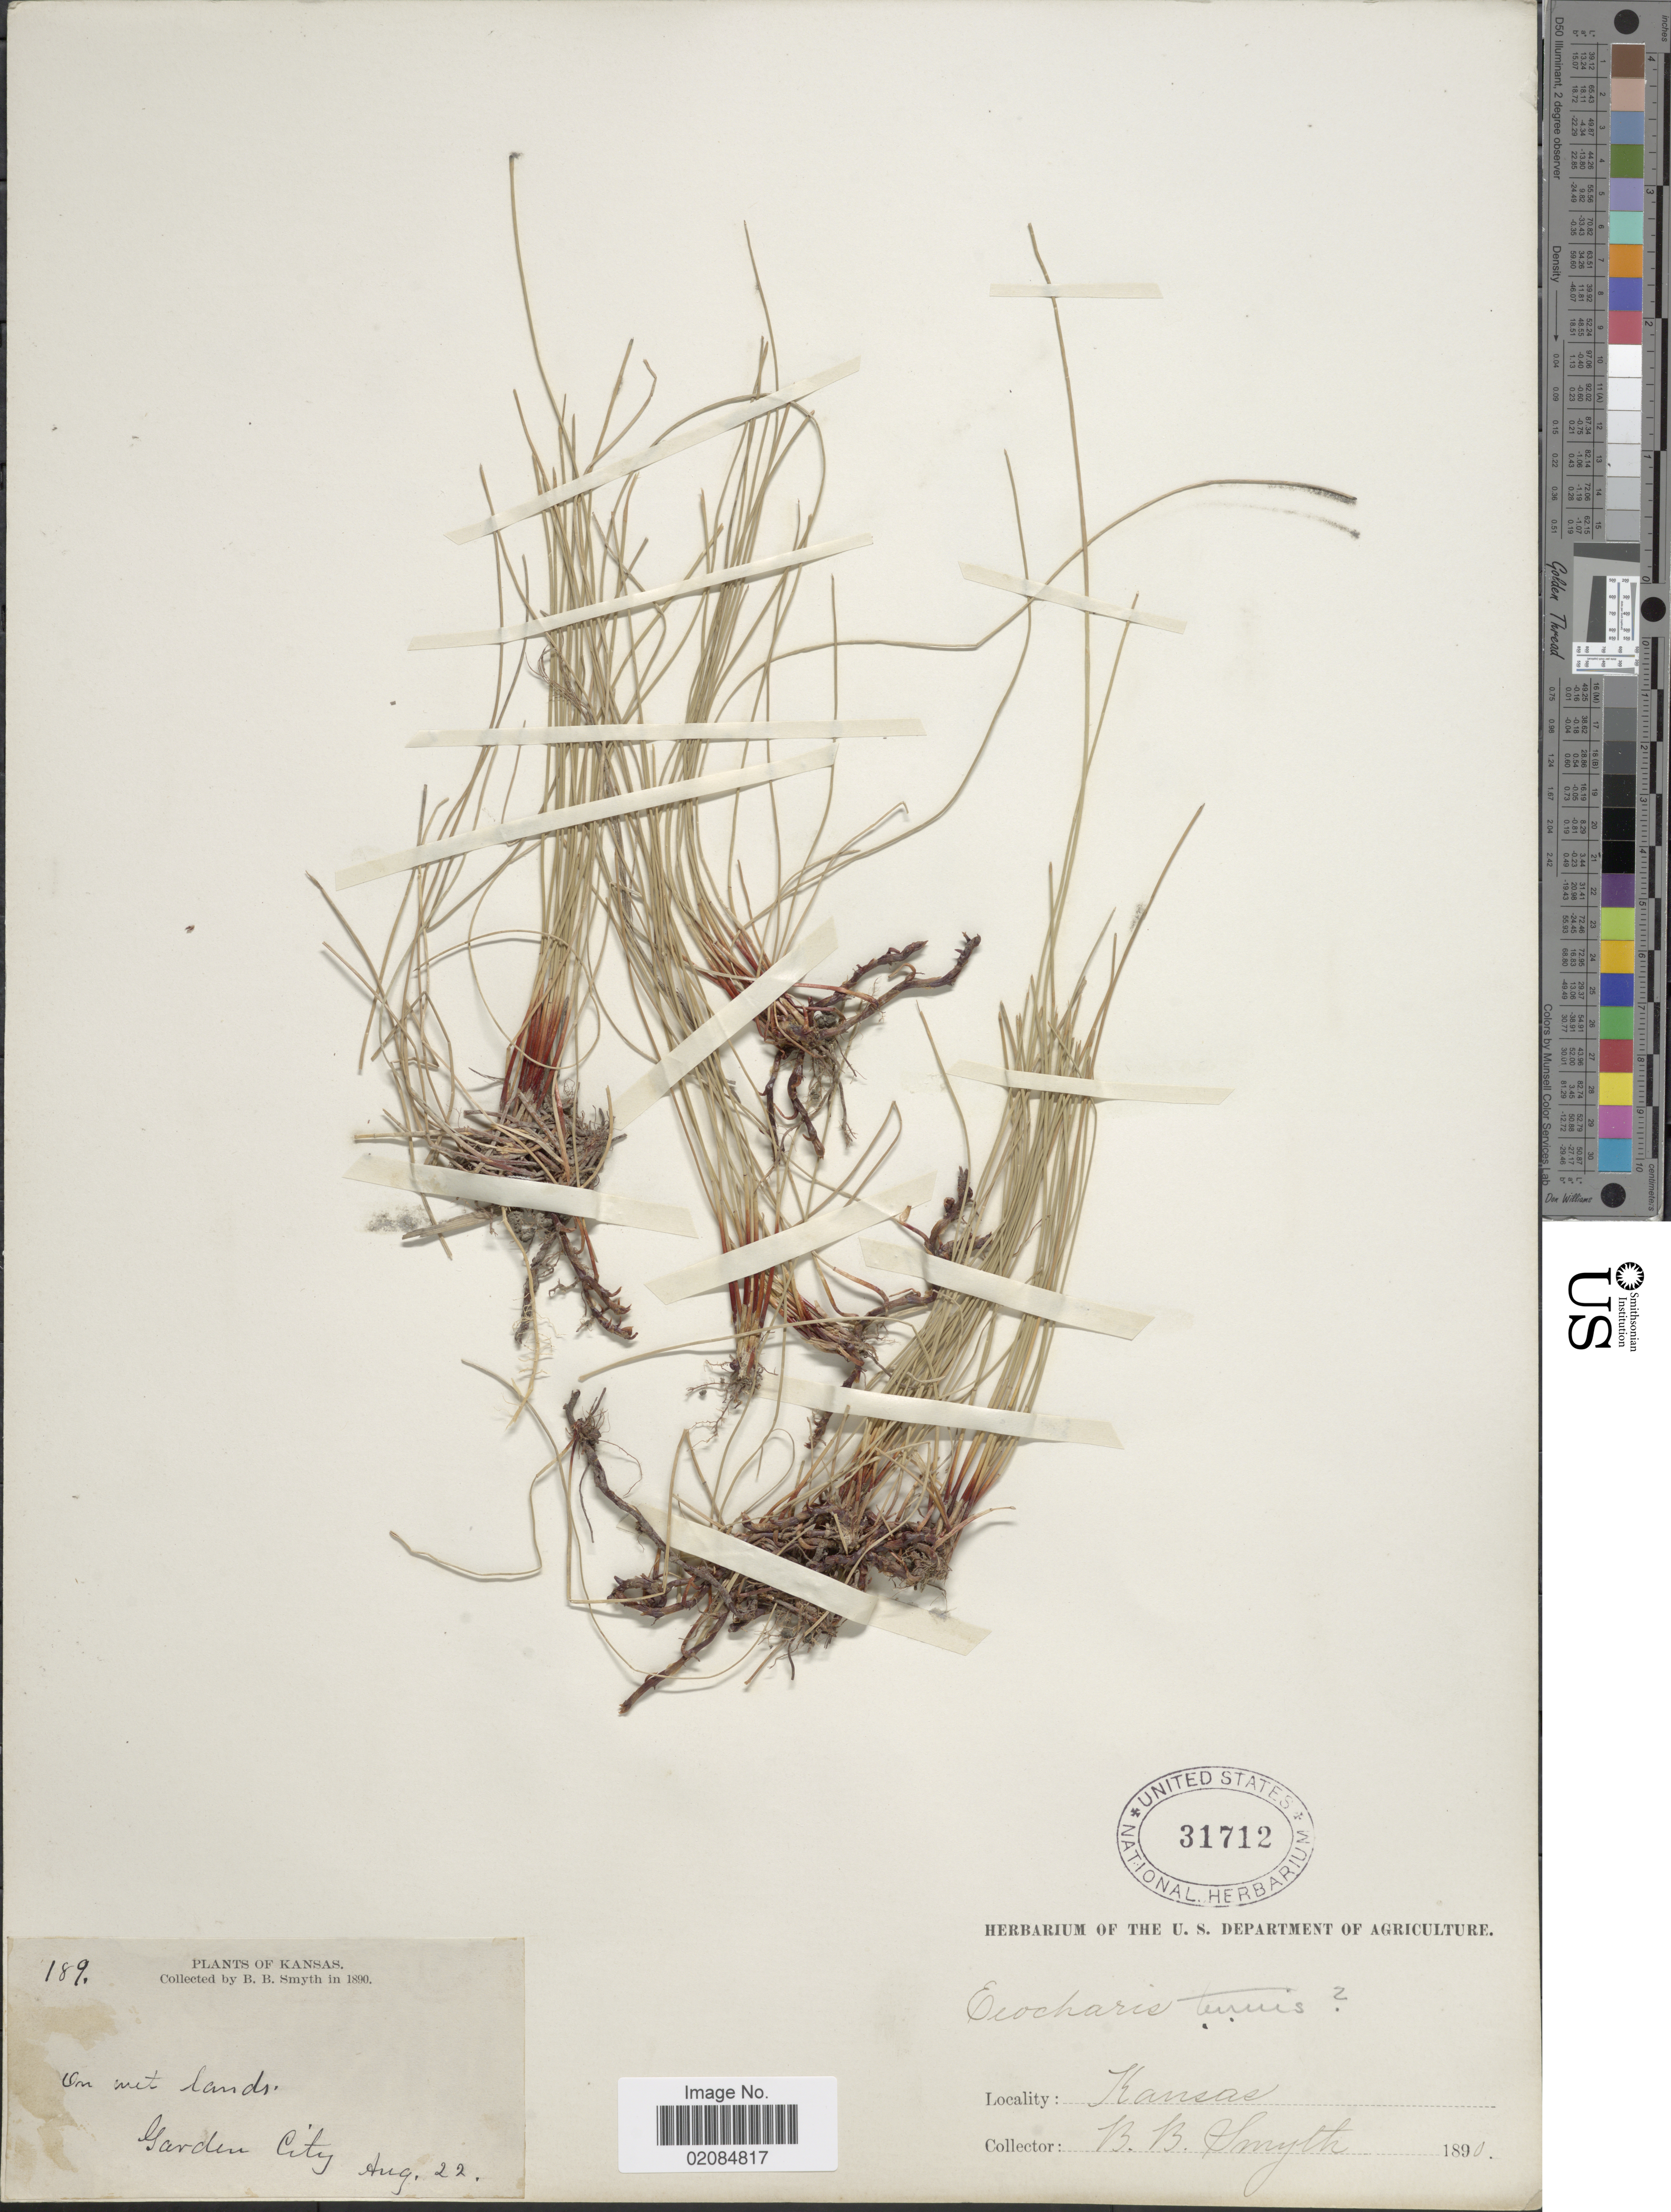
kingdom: Plantae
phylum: Tracheophyta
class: Liliopsida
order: Poales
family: Cyperaceae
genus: Eleocharis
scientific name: Eleocharis tenuis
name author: (Willd.) Schult.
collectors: B. Smyth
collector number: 189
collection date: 1890-08-22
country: United States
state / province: Kansas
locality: Garden City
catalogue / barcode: US 31712